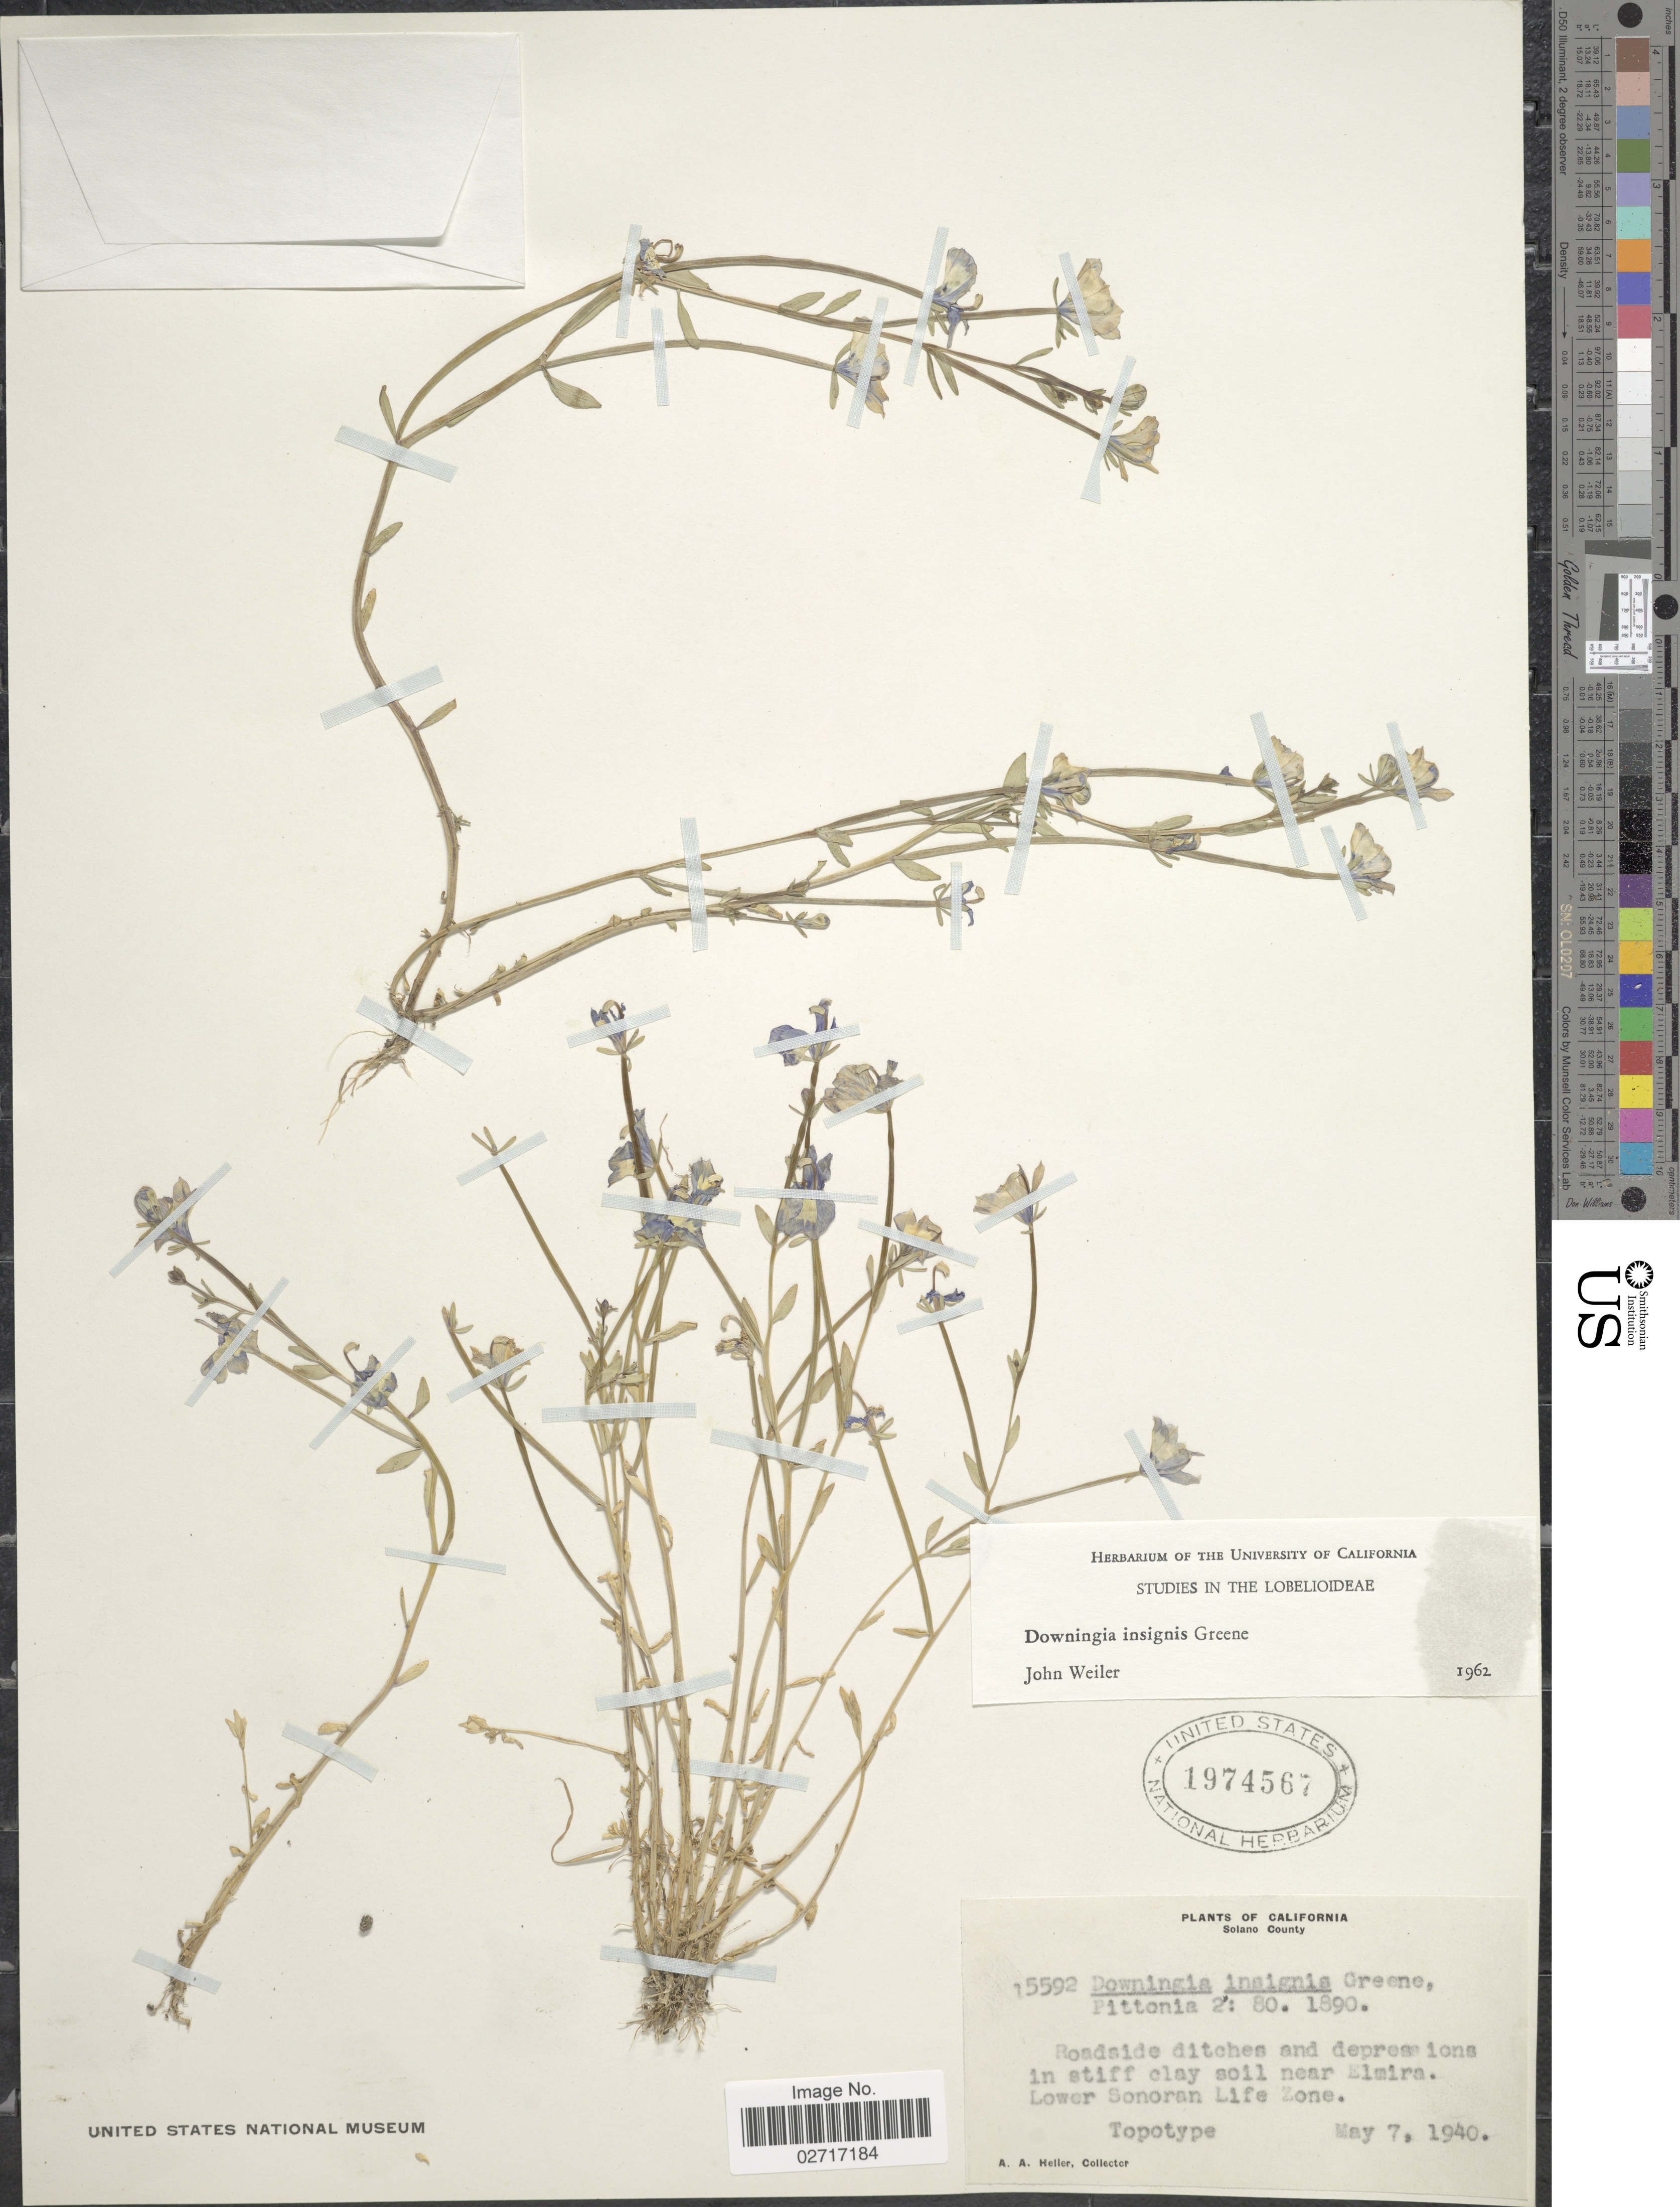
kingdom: Plantae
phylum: Tracheophyta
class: Magnoliopsida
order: Asterales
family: Campanulaceae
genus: Downingia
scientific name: Downingia insignis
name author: Greene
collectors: A. A. Heller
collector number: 15592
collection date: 1940-05-07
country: United States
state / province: California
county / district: Solano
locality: Solano County. Roadside ditches and depressions in stiff clay soil near Elmira. Lower Sonoran Life Zone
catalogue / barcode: US 1974567